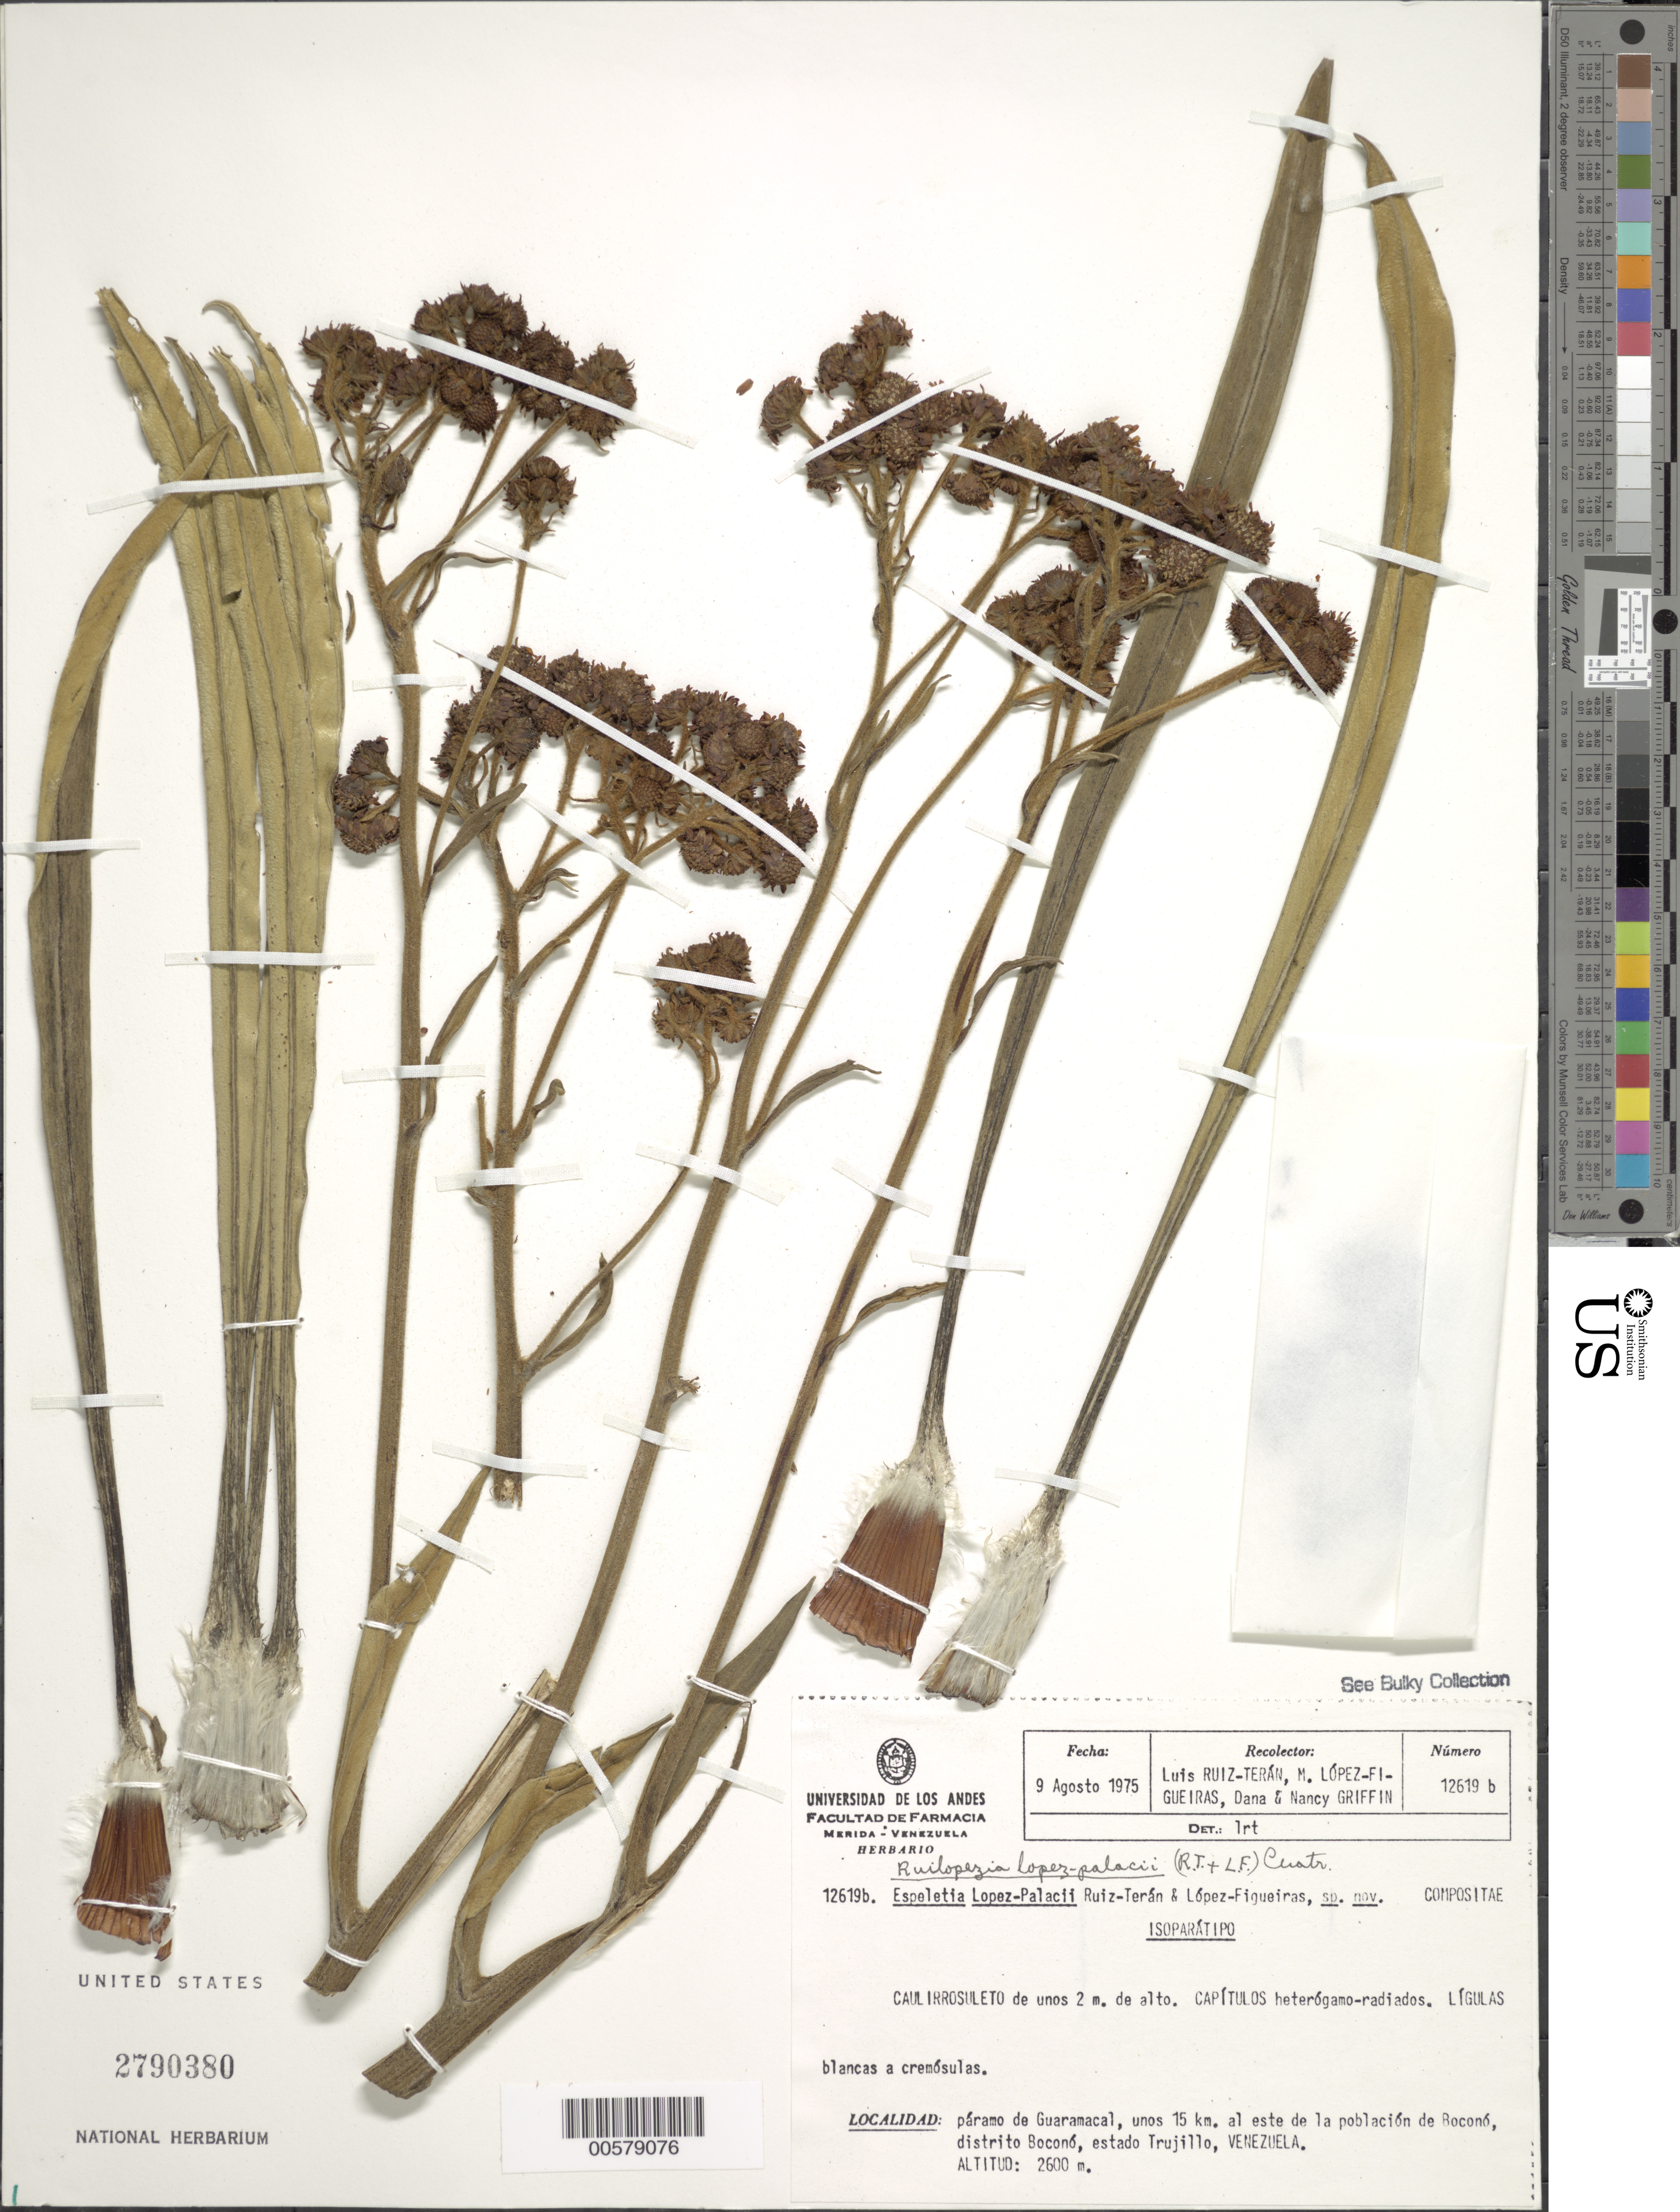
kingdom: Plantae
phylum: Tracheophyta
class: Magnoliopsida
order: Asterales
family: Asteraceae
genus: Ruilopezia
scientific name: Ruilopezia lopez-palacii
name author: (Ruíz-Terán & López Fig.) Cuatrec.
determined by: Cuatrecasas, J.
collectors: L. E. Ruíz-Terán, M. López Figueiras, D. Griffin & N. Griffin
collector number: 12619b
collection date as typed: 09 Aug 1975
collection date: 1975-08-09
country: Venezuela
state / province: Trujillo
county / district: Boconó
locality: Páramo de Guaramacal, 15 km E de Boconó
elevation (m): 2600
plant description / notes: US, VEN; Paratype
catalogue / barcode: US 2790380